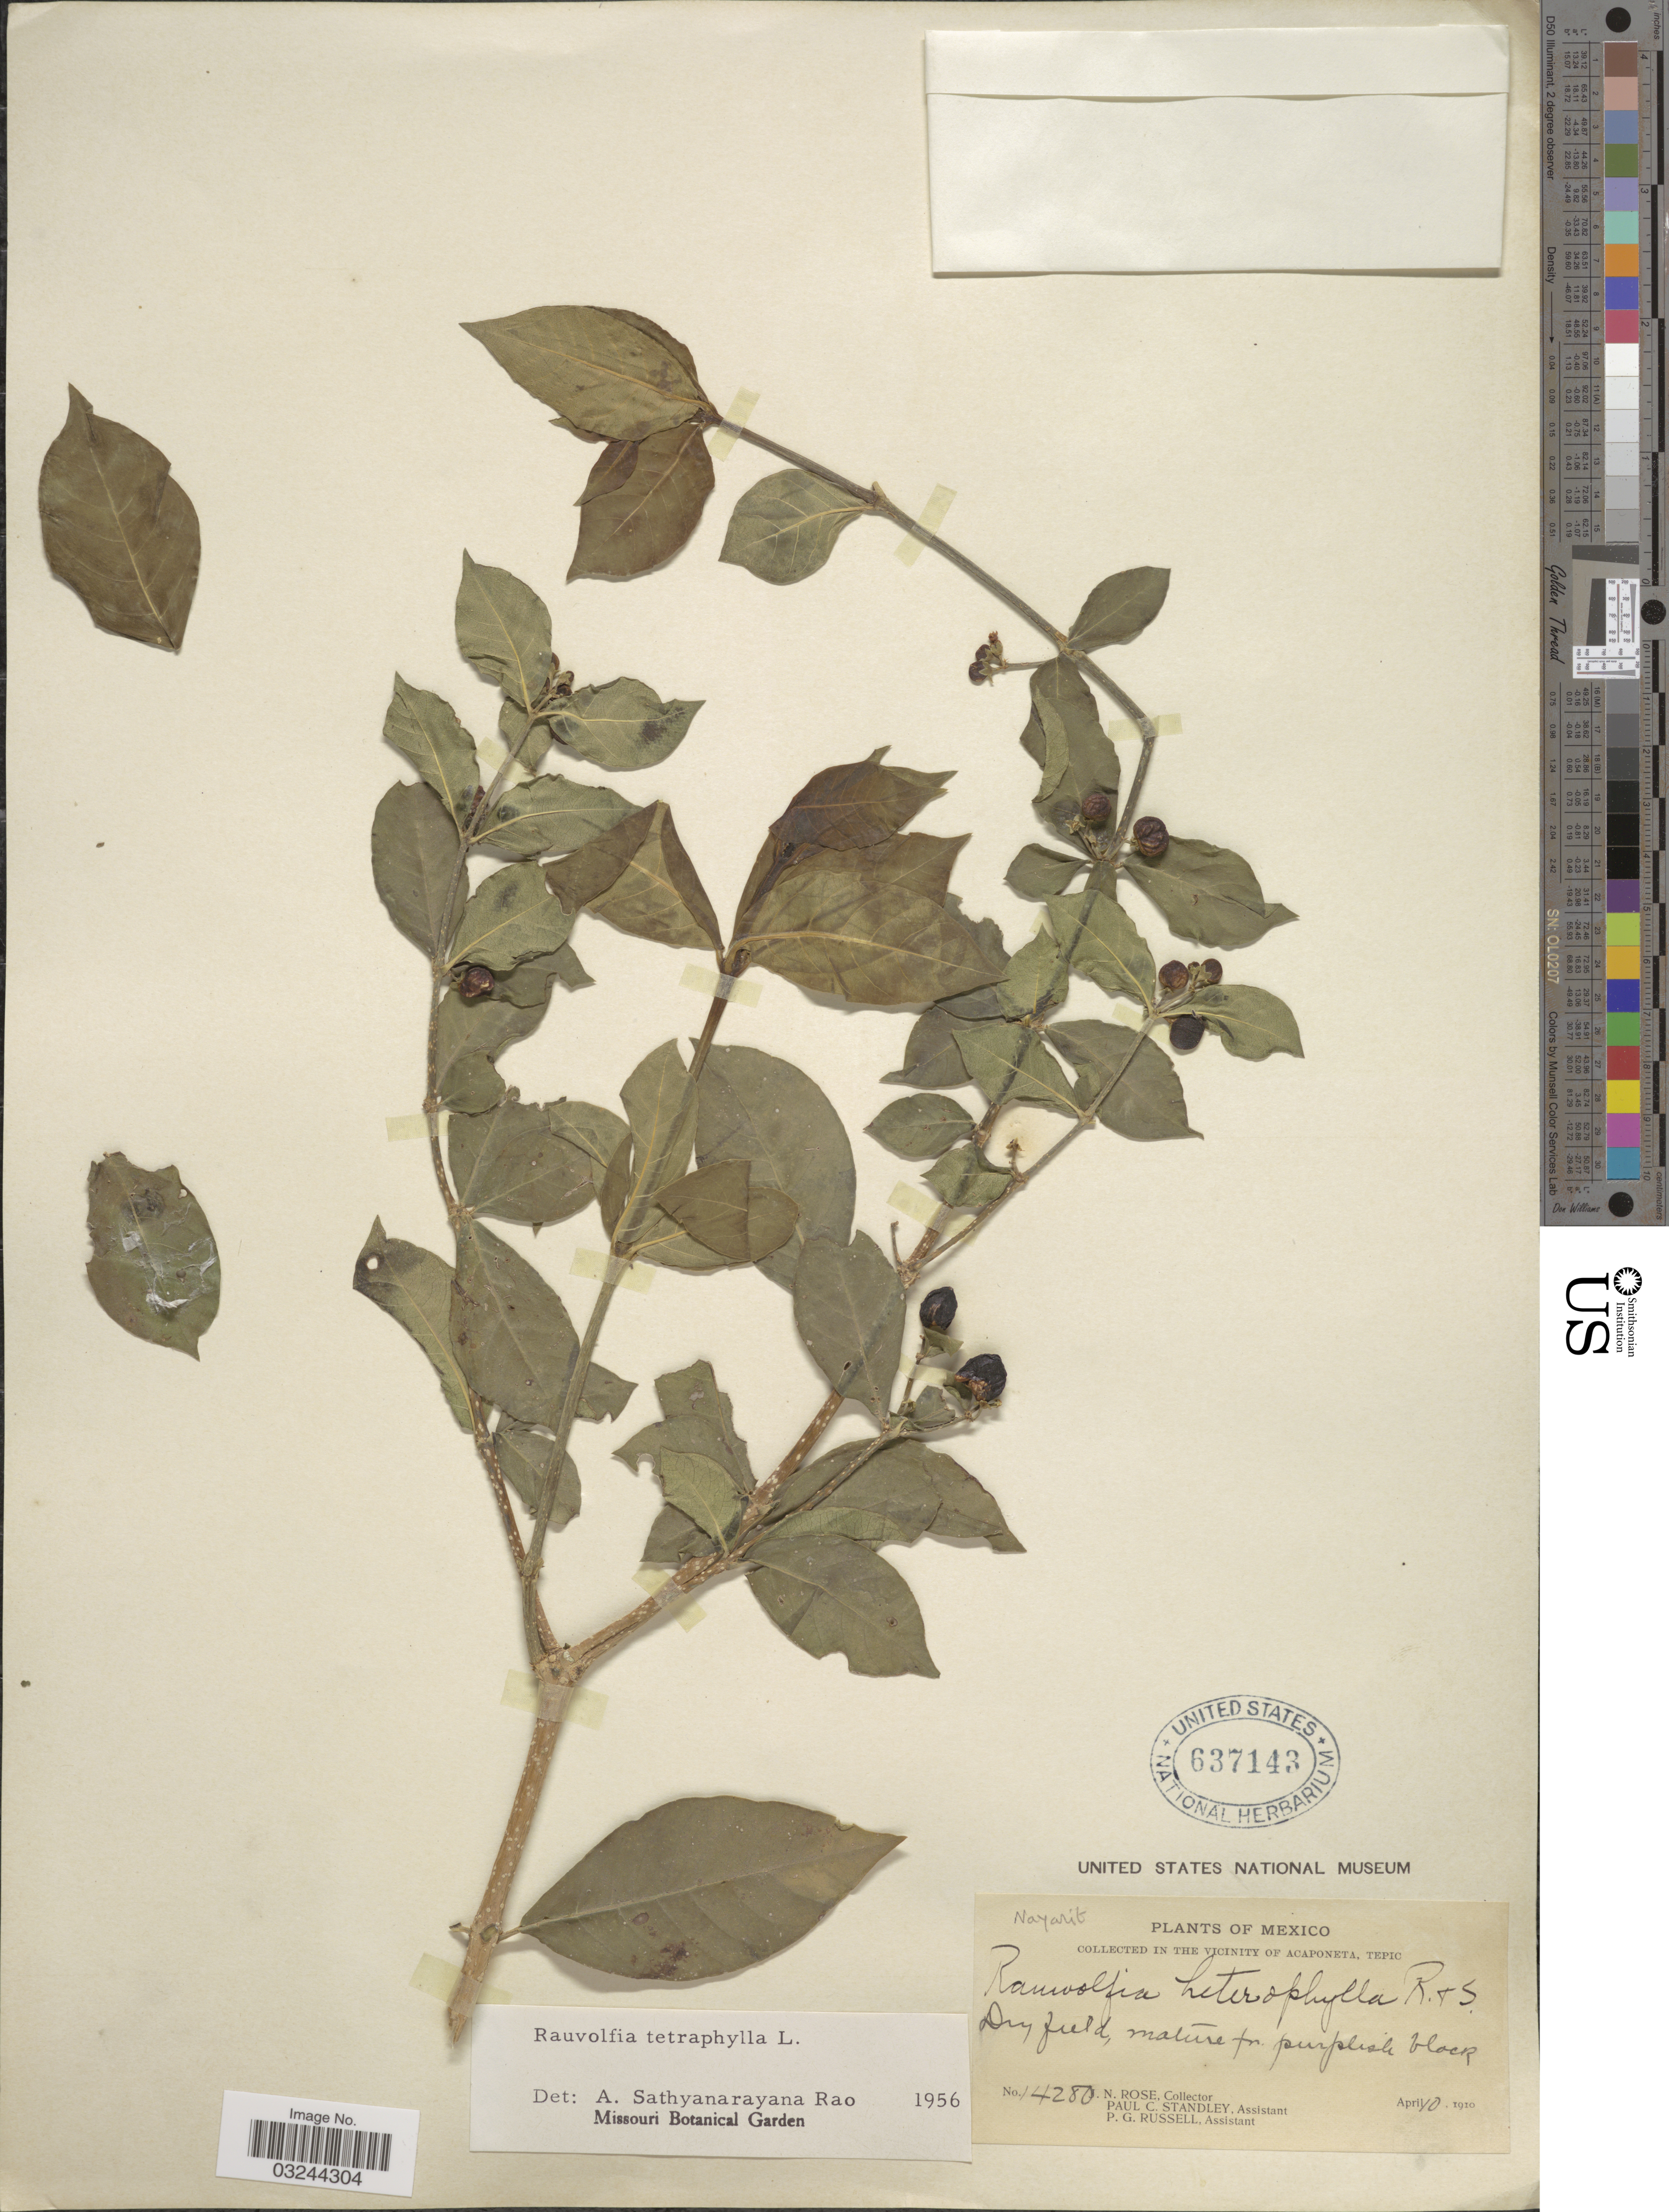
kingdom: Plantae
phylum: Tracheophyta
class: Magnoliopsida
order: Gentianales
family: Apocynaceae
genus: Rauvolfia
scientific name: Rauvolfia tetraphylla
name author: L.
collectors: J. N. Rose, P. C. Standley & P. G. Russell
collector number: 14280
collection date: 1910-04-10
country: Mexico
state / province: Nayarit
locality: In the vicinity of Acaponeta, Tepic.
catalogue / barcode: US 637143